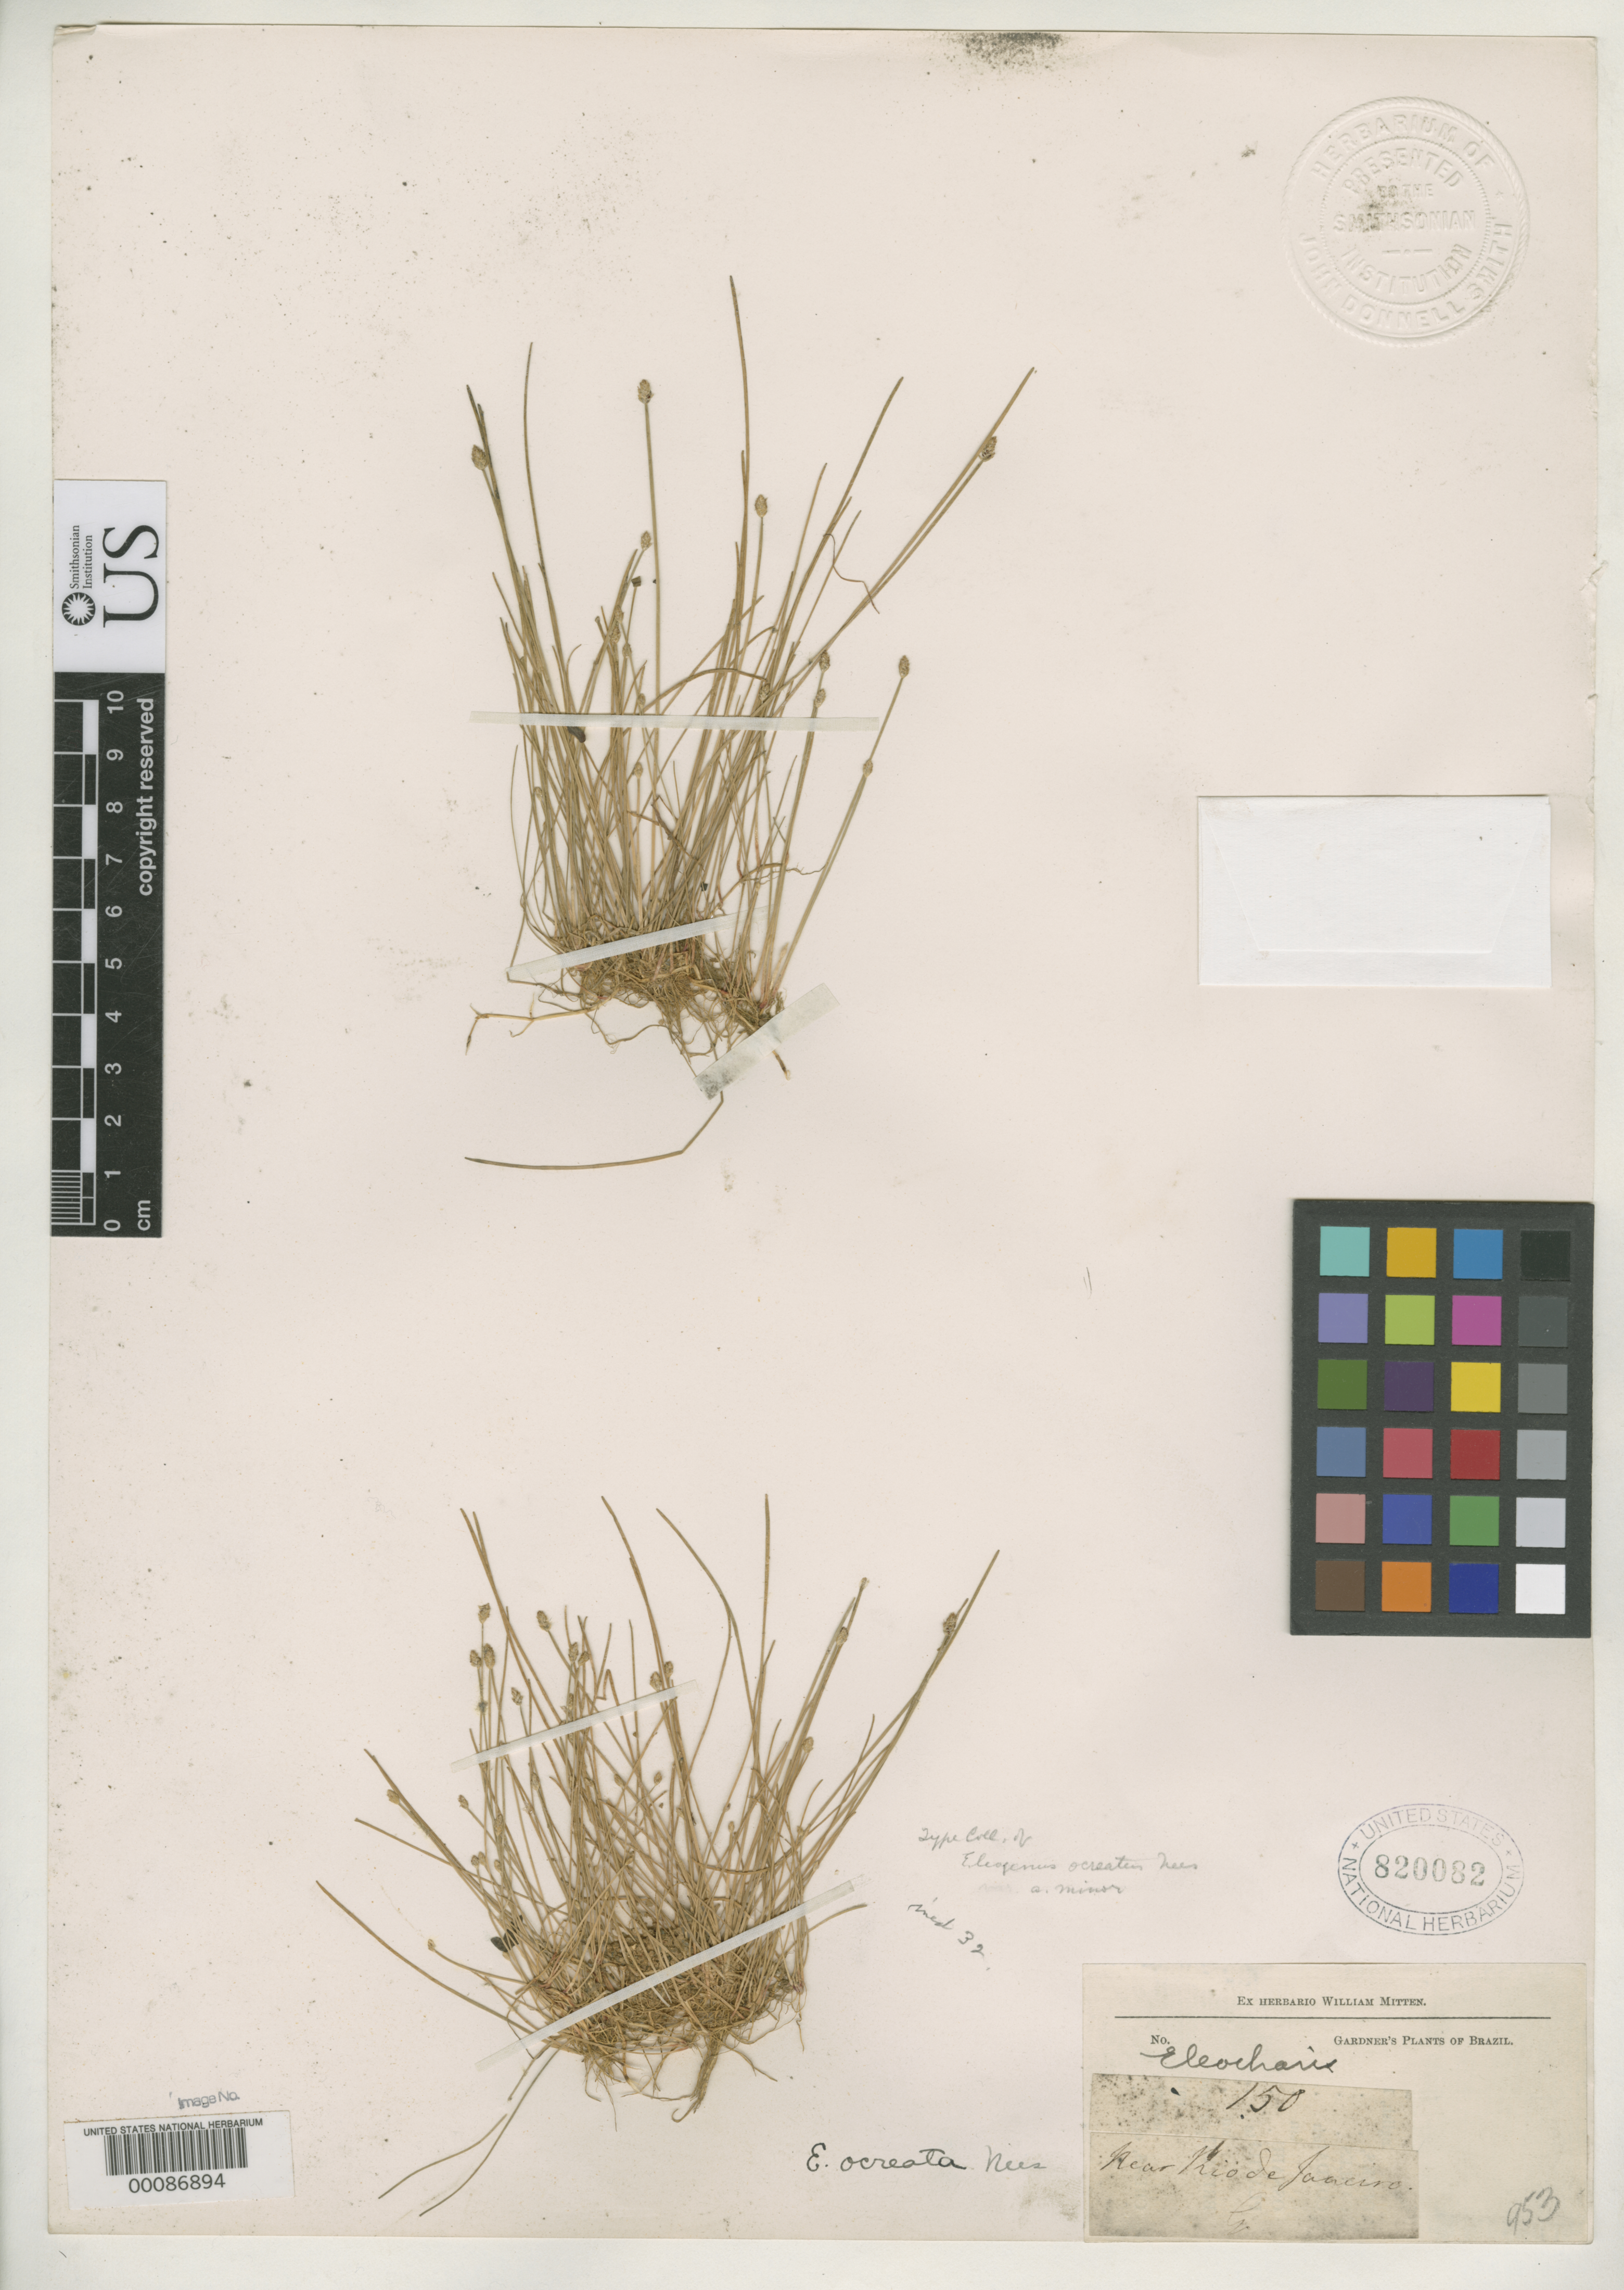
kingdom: Plantae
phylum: Tracheophyta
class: Liliopsida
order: Poales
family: Cyperaceae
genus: Eleogenus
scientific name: Eleogenus ocreatus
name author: Nees in Mart.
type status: Type Collection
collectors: G. Gardner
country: Brazil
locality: Near Rio de Juacino.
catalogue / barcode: US 820082